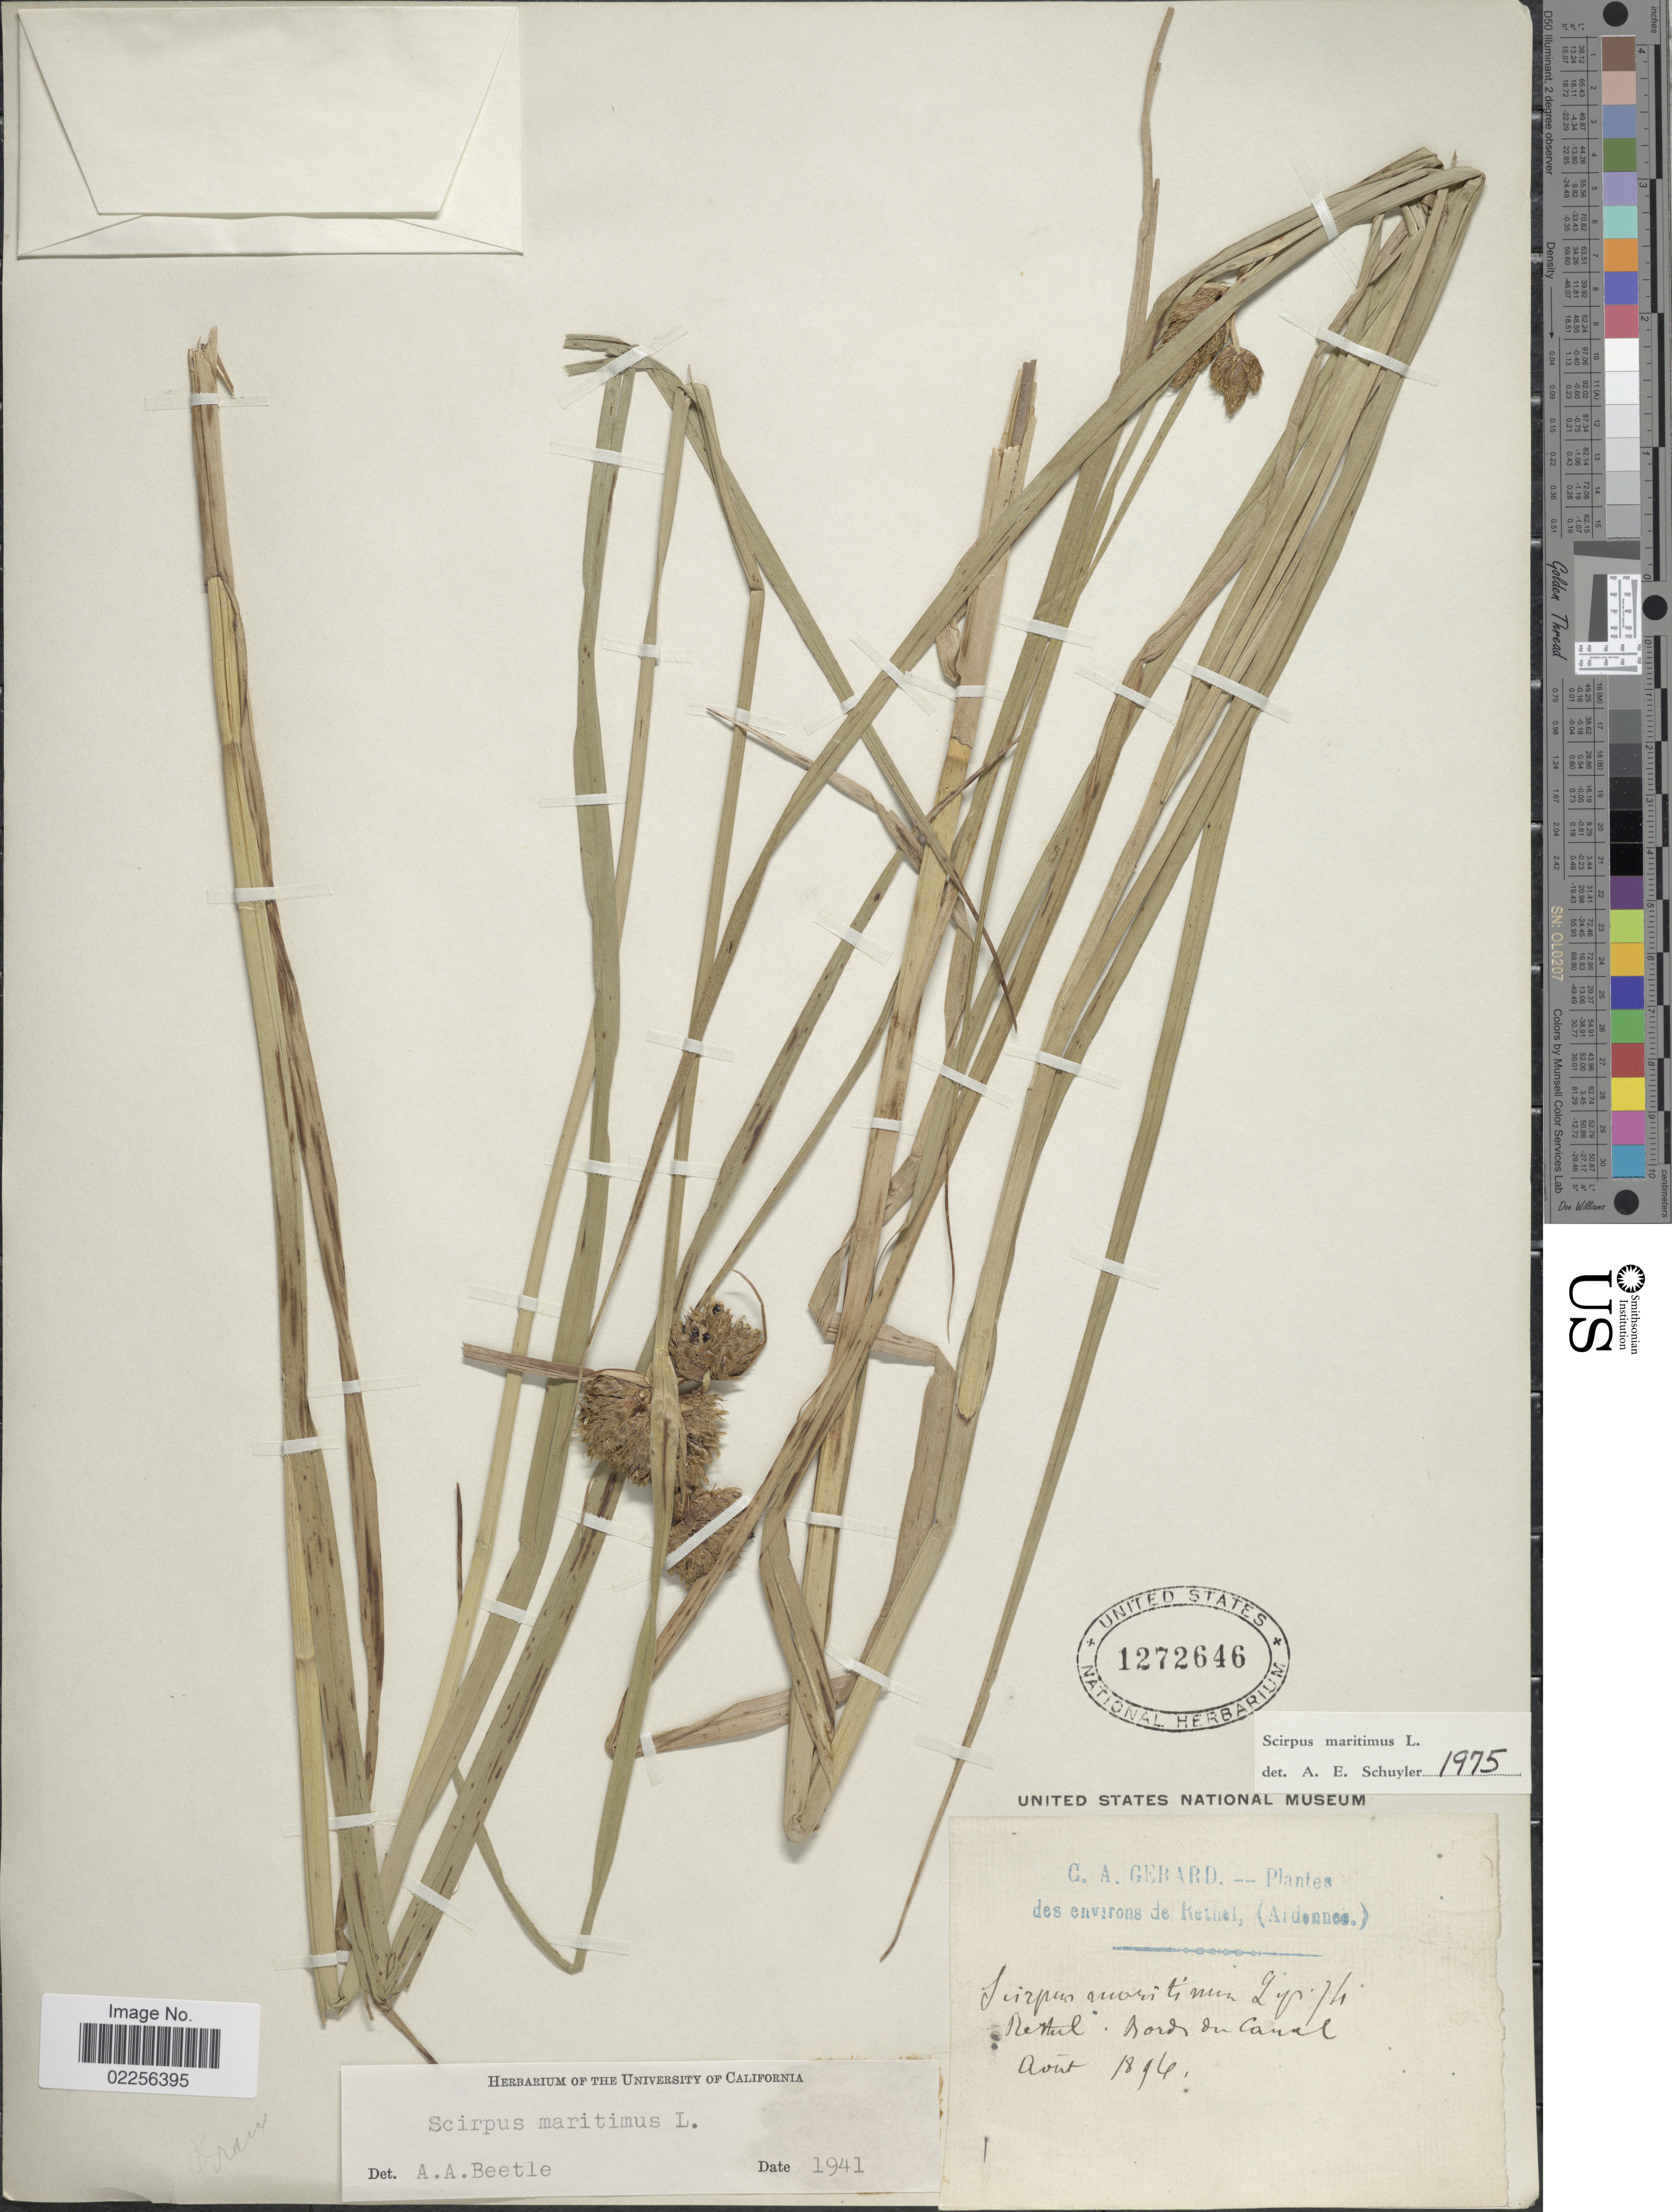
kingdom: Plantae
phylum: Tracheophyta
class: Liliopsida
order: Poales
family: Cyperaceae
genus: Bolboschoenus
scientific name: Bolboschoenus maritimus subsp. maritimus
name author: (L.) Palla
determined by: Strong, Mark T., (BOT), Smithsonian Institution - National Museum of Natural History (UNITED STATES)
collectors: C. Gerard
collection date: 1896-08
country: France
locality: Environs de Rethel (Ardennes), bords du canal [interpreted]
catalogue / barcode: US 1272646